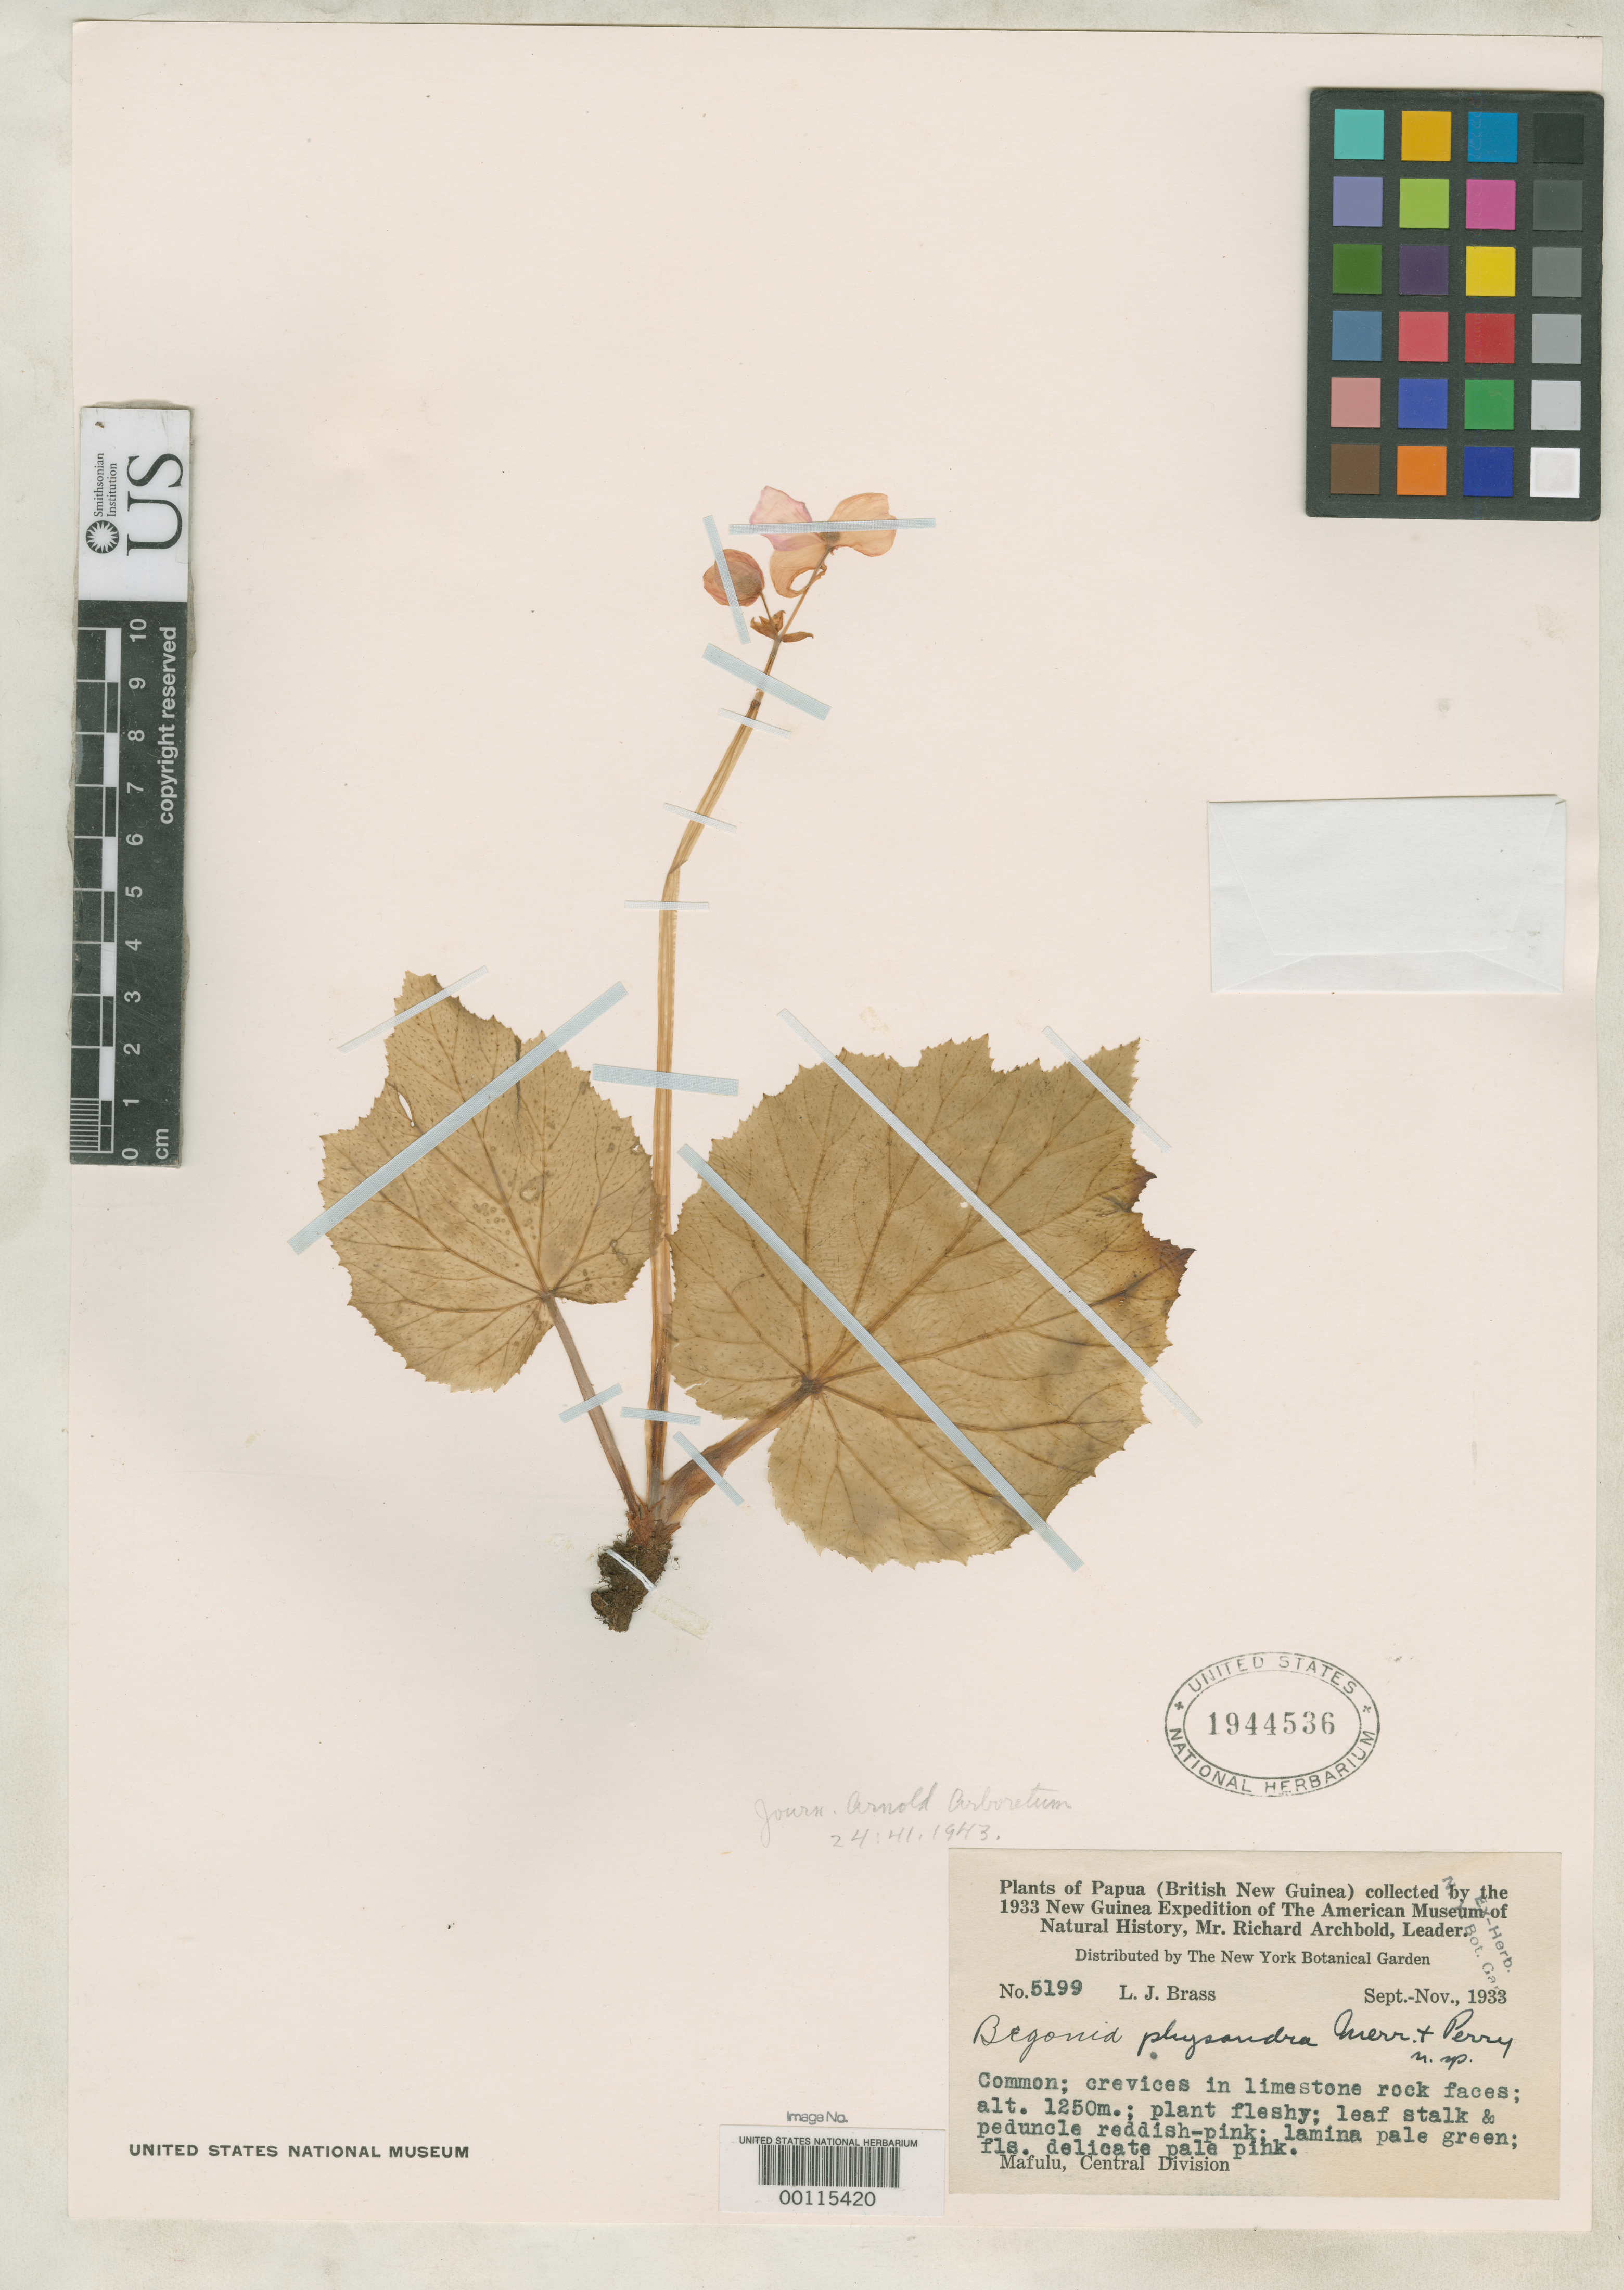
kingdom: Plantae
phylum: Tracheophyta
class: Magnoliopsida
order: Cucurbitales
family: Begoniaceae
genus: Begonia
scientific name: Begonia physandra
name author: Merr. & L.M. Perry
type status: Isotype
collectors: L. J. Brass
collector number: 5199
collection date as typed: Oct 1933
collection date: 1933-10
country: Papua New Guinea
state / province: Central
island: New Guinea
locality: Mafulu.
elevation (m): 1250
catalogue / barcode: US 1944536